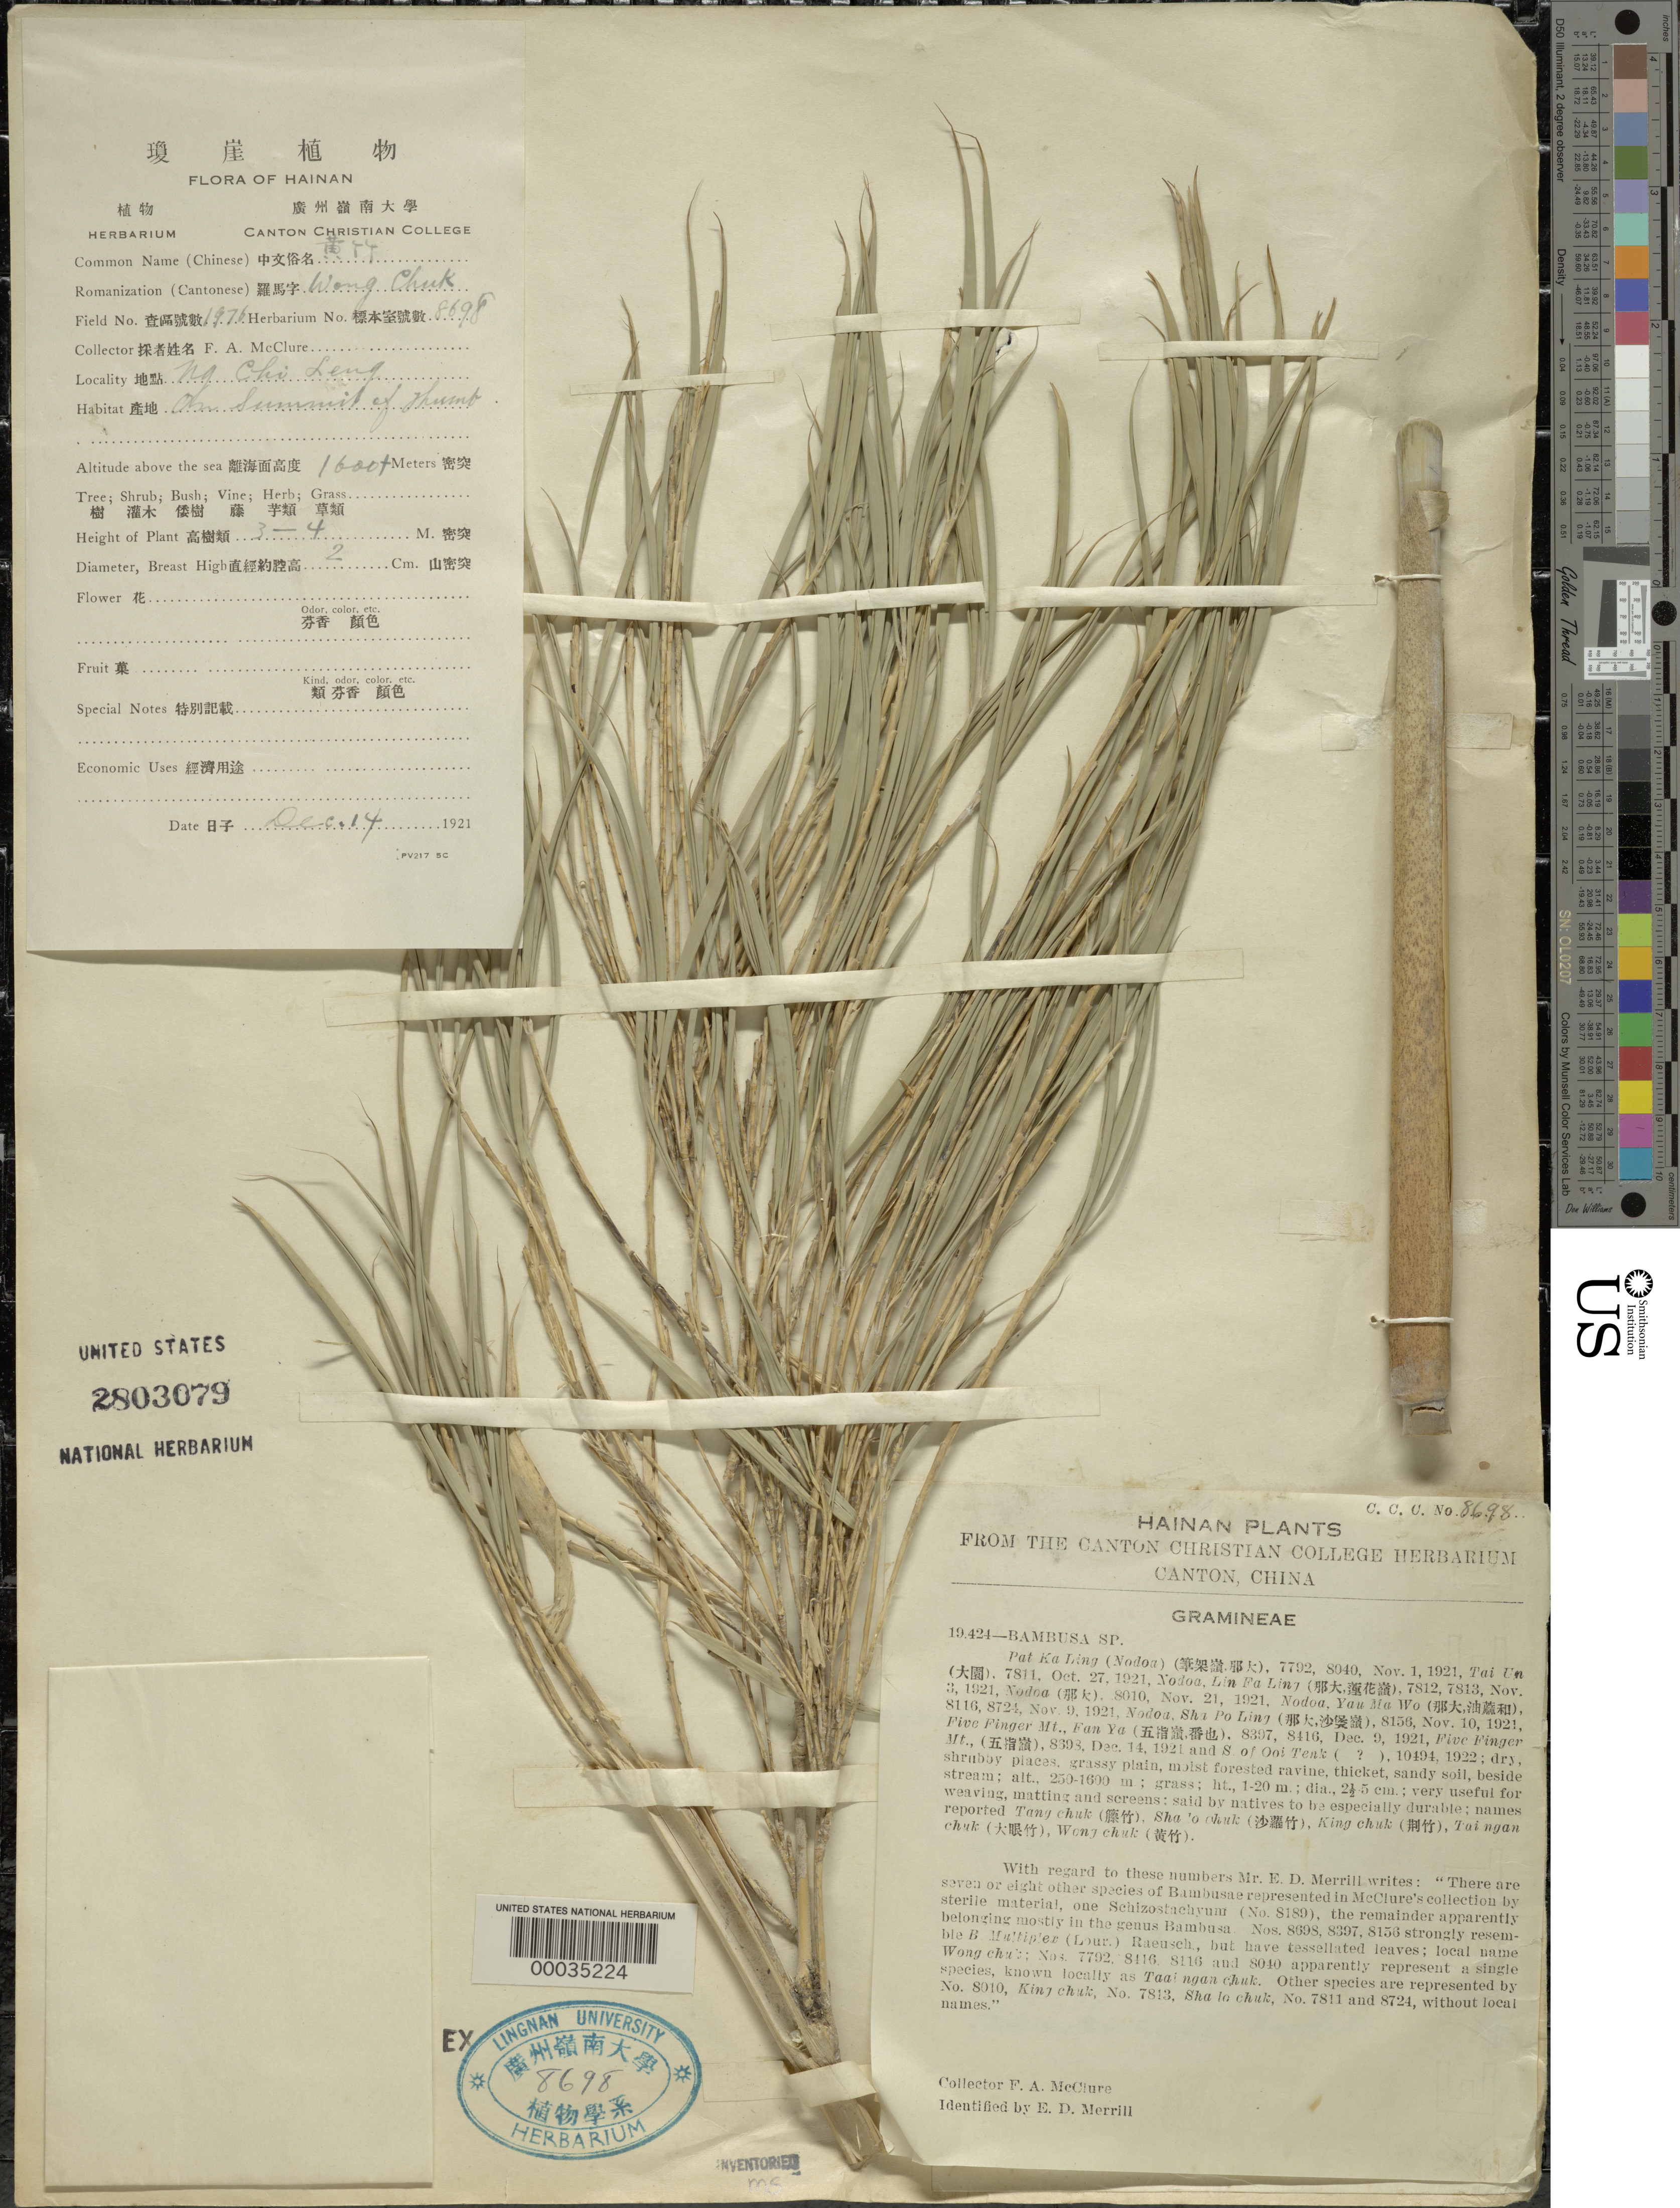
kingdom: Plantae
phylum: Tracheophyta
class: Liliopsida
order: Poales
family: Poaceae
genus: Bambusa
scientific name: Bambusa sp.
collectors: F. A. McClure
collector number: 1976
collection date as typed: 14 Dec 1921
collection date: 1921-12-14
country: China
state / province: Hainan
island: Hainan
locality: Ng chi leng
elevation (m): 1000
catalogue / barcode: US 2803079